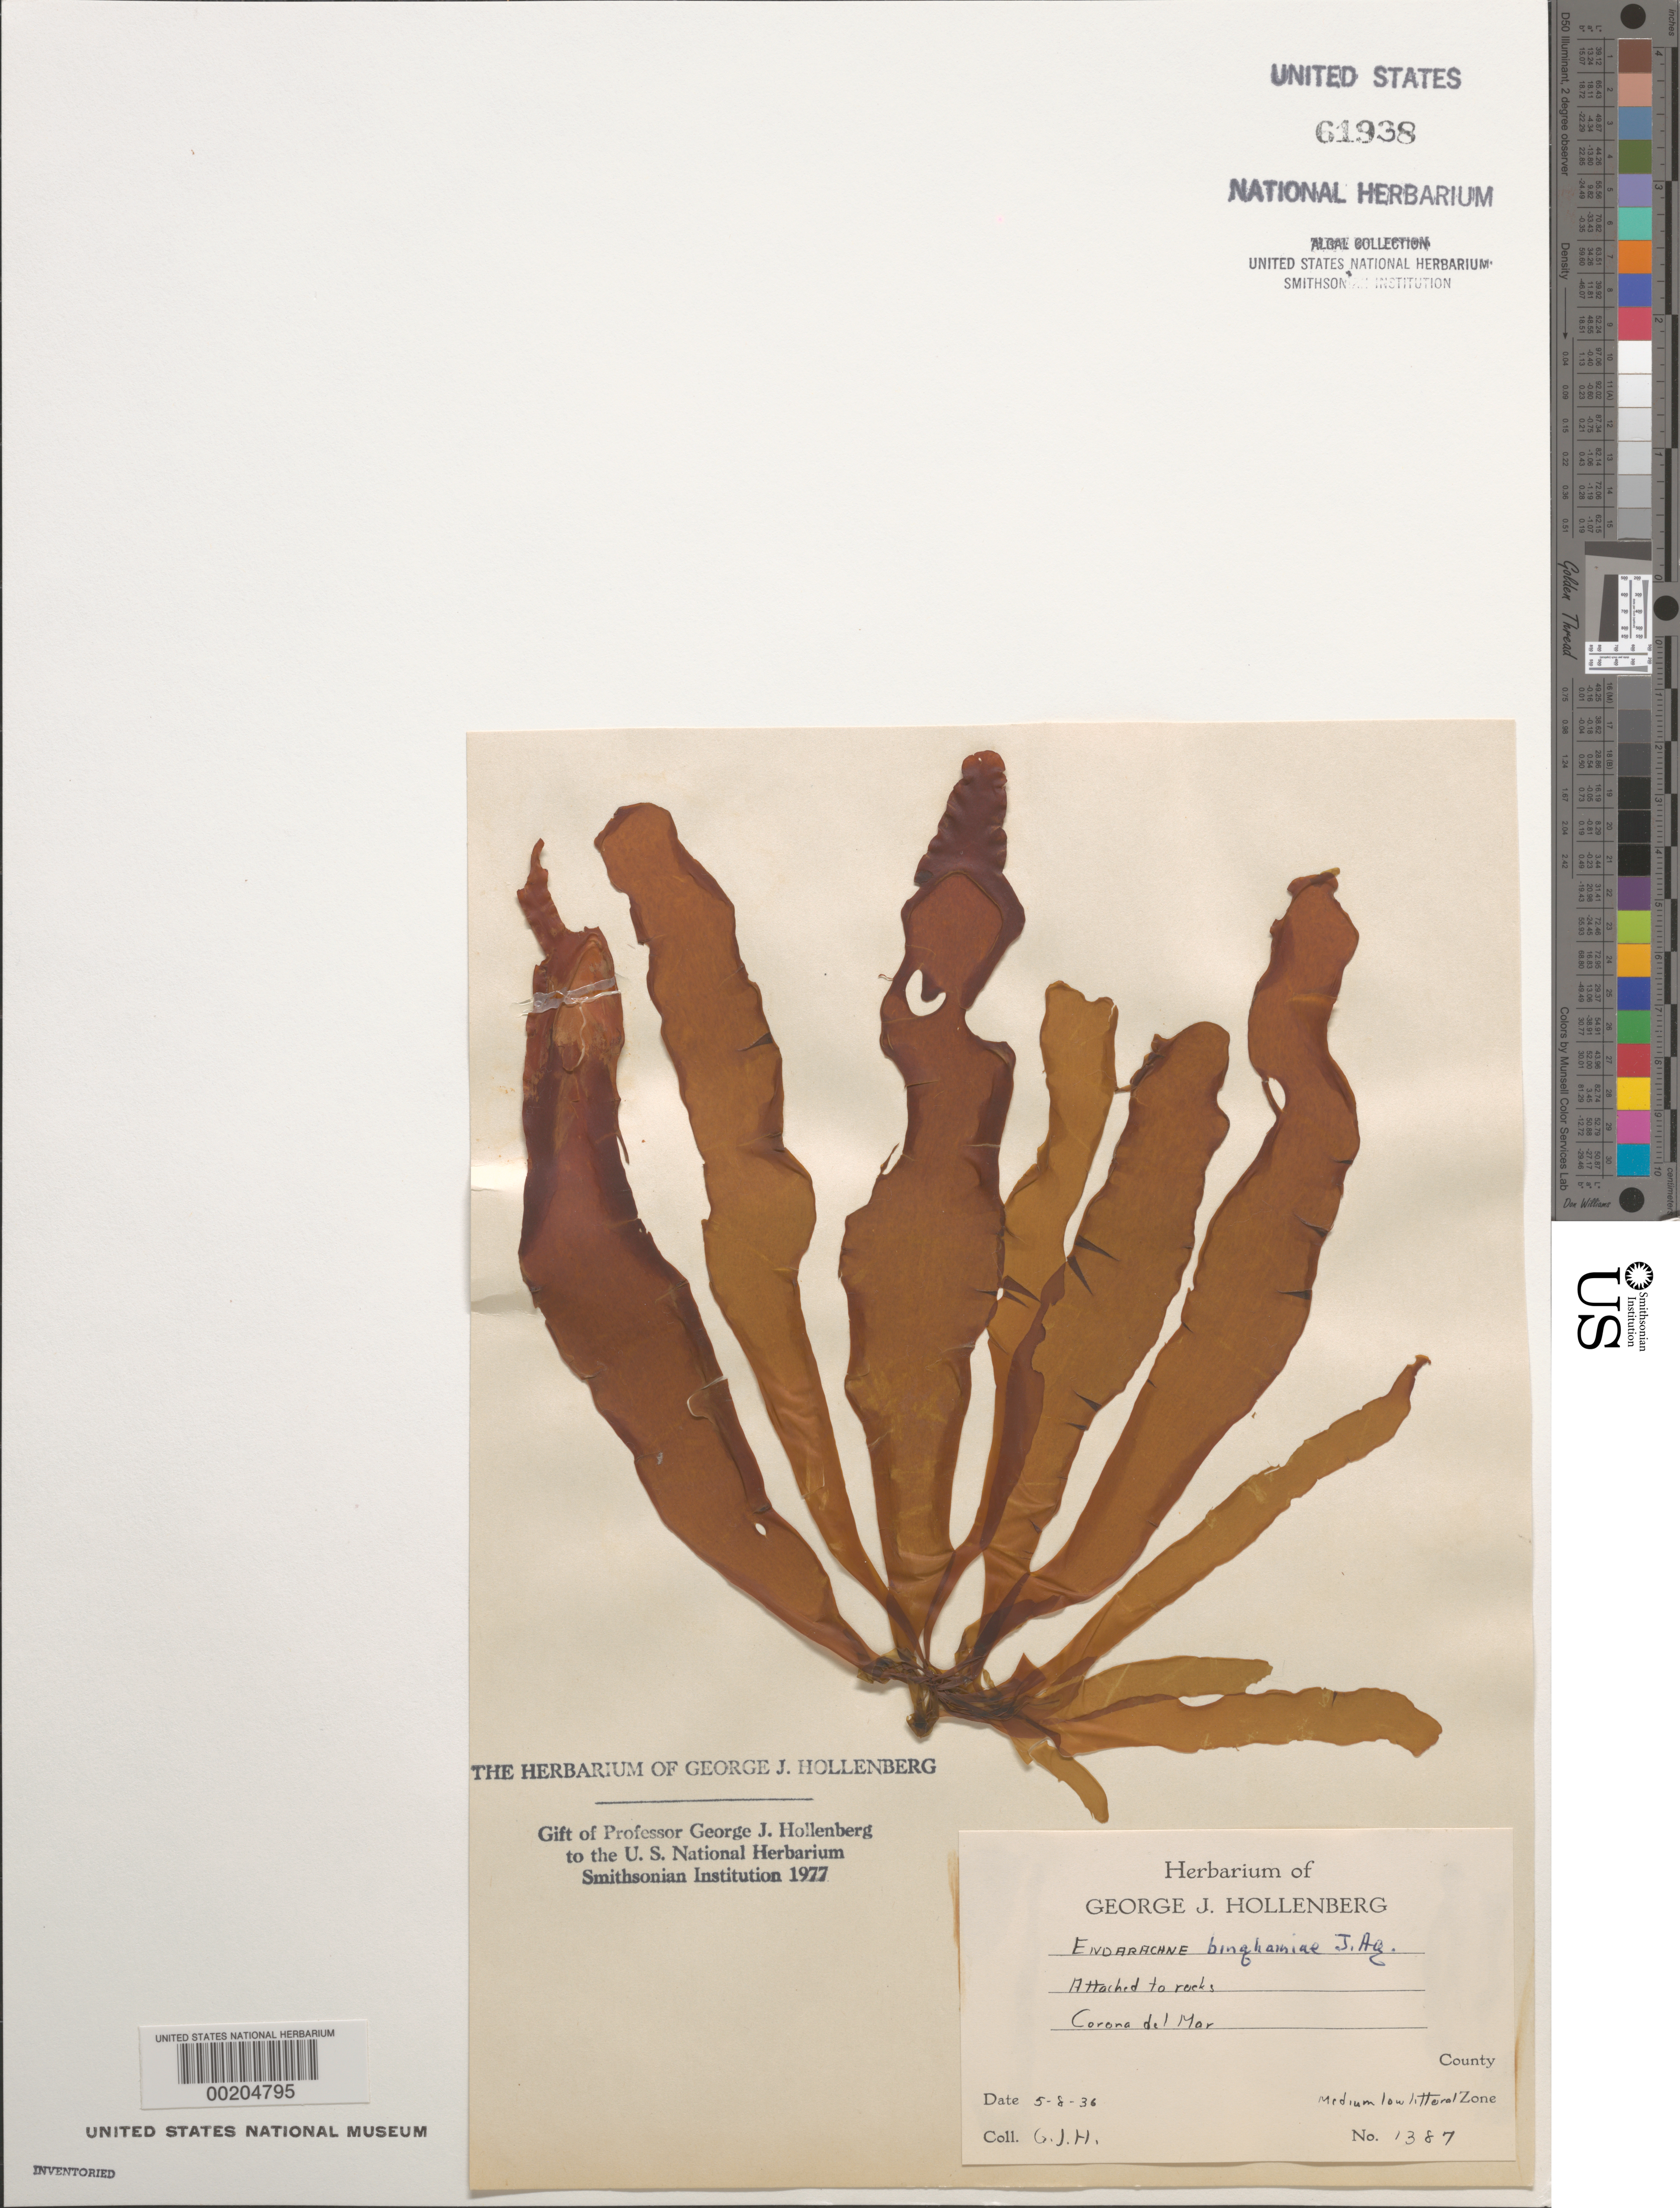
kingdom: Chromista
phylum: Ochrophyta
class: Phaeophyceae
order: Scytosiphonales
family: Scytosiphonaceae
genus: Petalonia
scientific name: Petalonia binghamiae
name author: (J. Agardh) K.L.Vinogr.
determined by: Algae name updating Project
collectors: G. Hollenberg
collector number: GJH 1387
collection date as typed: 08 May 1936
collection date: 1936-05-08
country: United States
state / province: California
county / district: Orange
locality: Corona del Mar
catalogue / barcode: US 61938